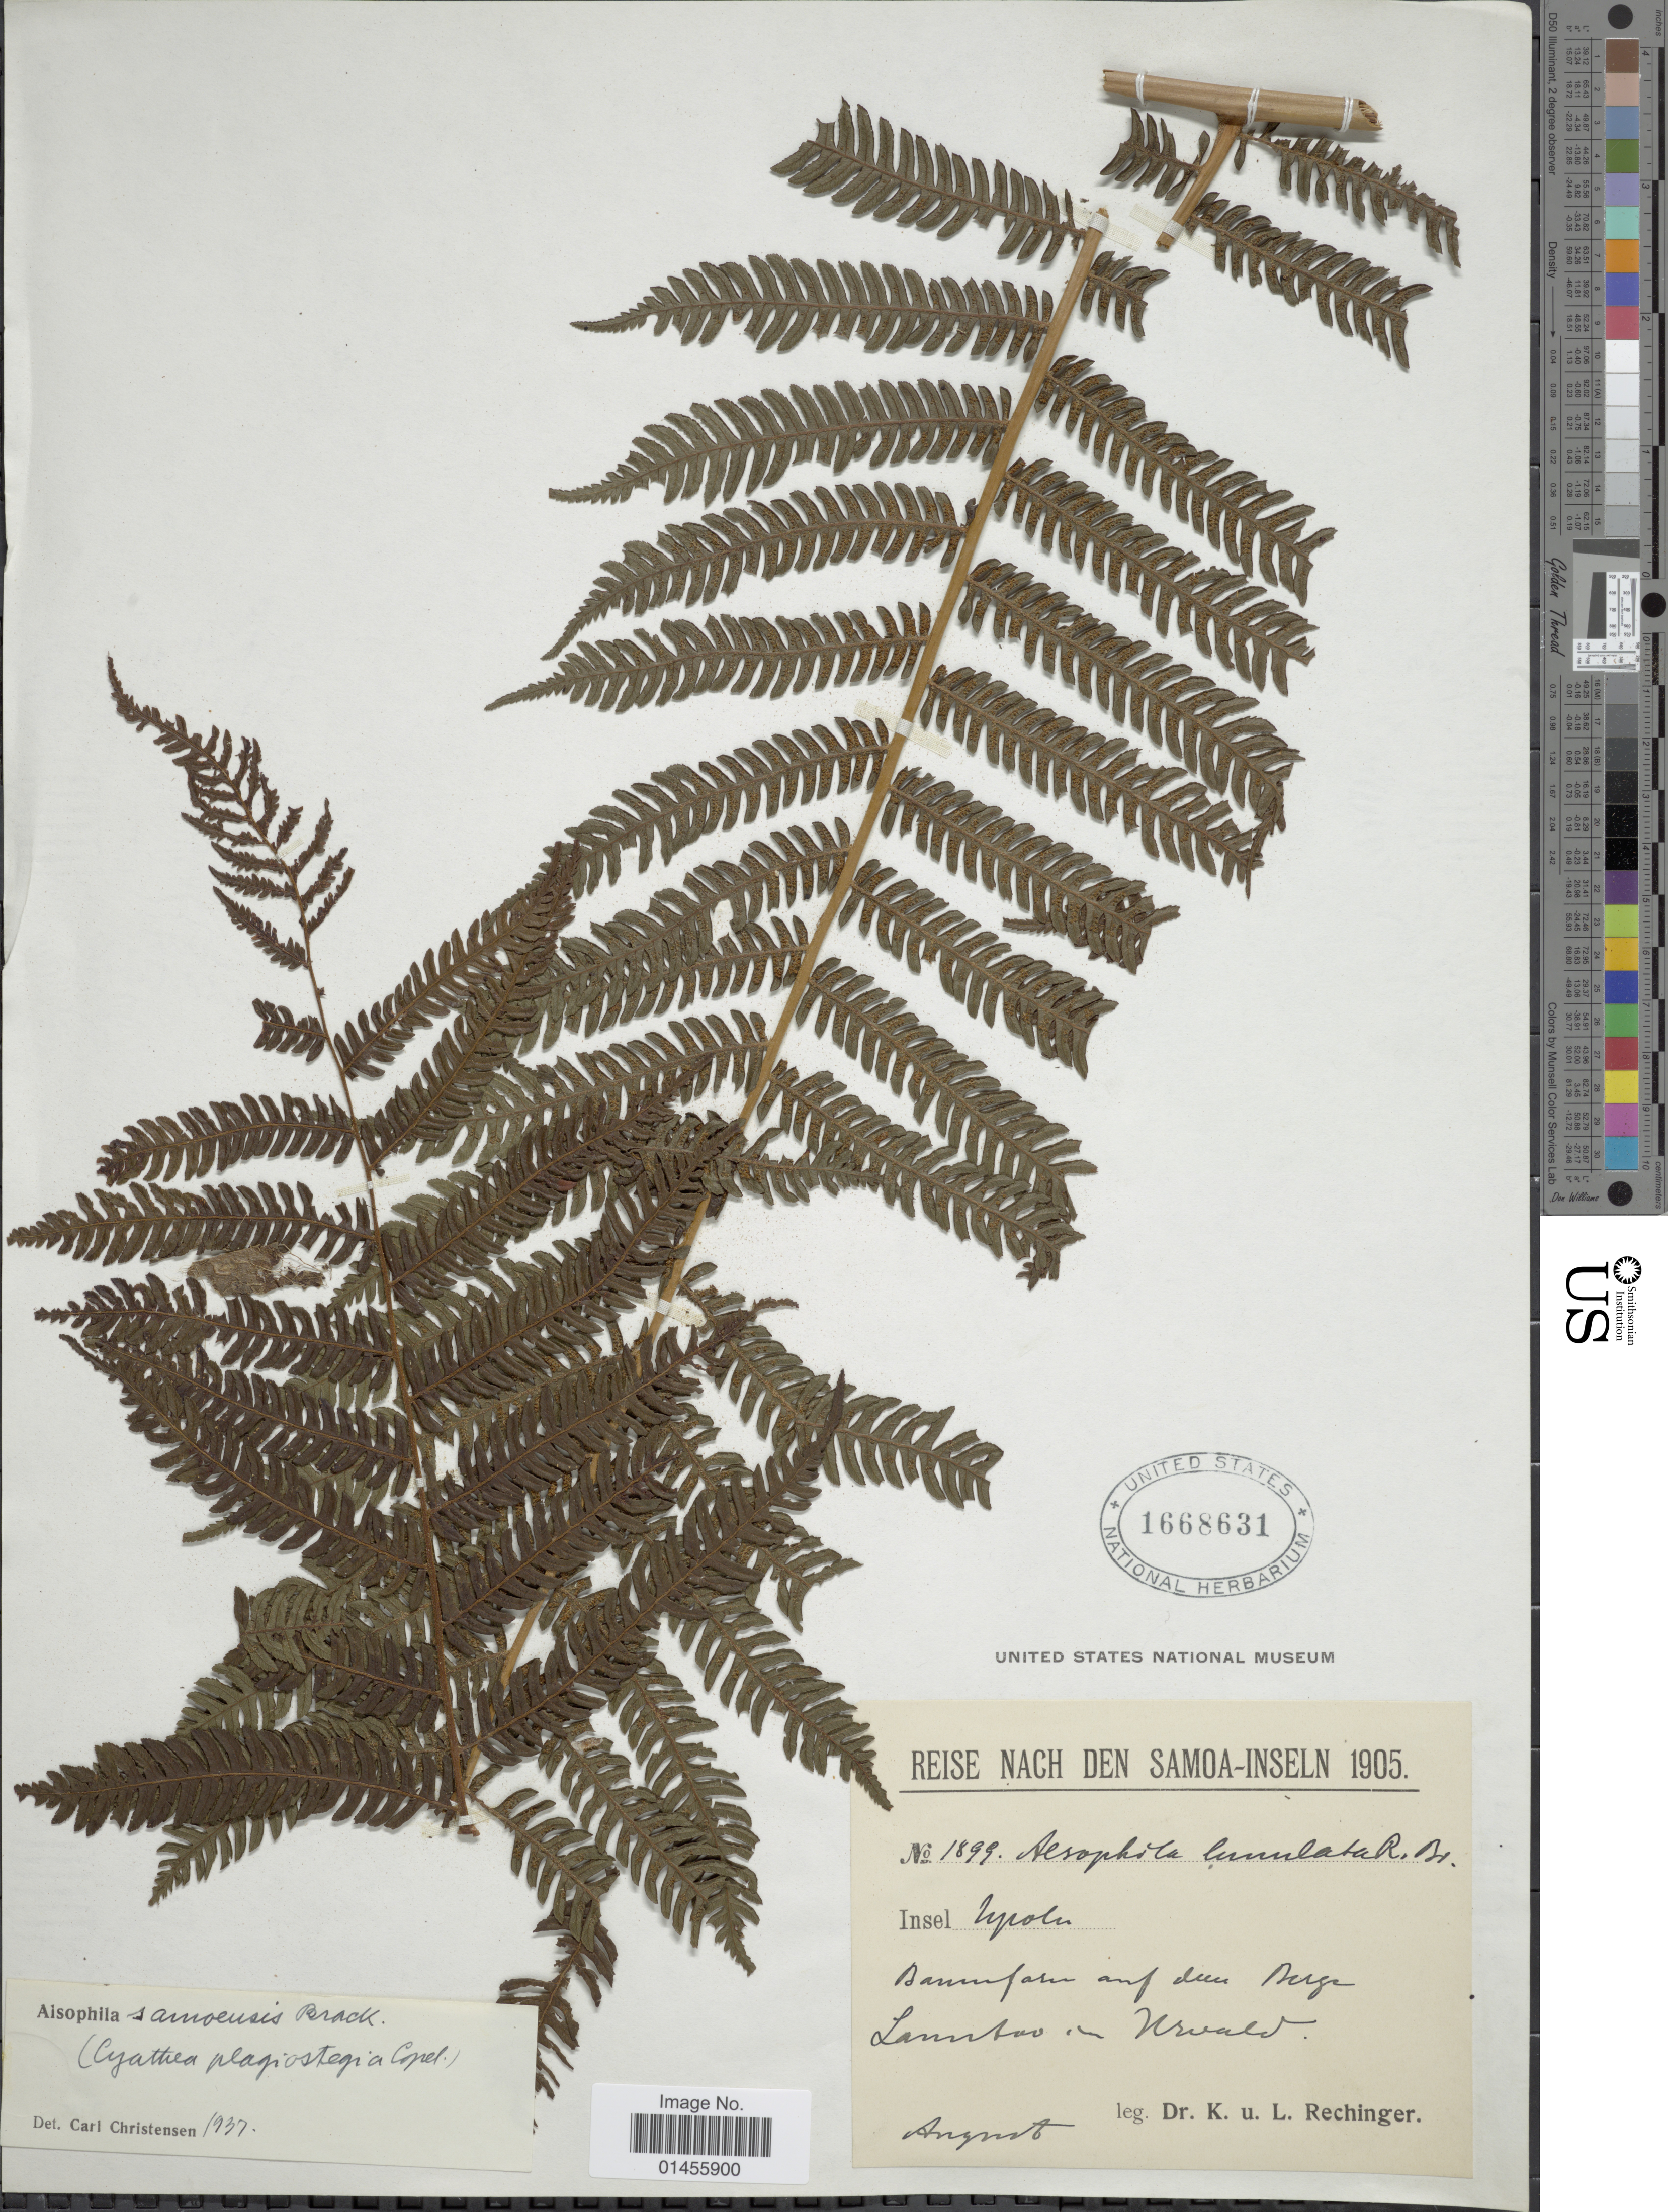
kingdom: Plantae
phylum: Tracheophyta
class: Polypodiopsida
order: Cyatheales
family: Cyatheaceae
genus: Alsophila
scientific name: Alsophila plagiostegia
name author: (Copel.) R.M. Tryon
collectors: K. Rechinger & L. Rechinger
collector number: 1899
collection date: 1905-08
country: American Samoa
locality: Banfarm auf dem Negr, Lanntao in Urvald, Samoa-Inseln [interpreted]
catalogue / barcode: US 1668631